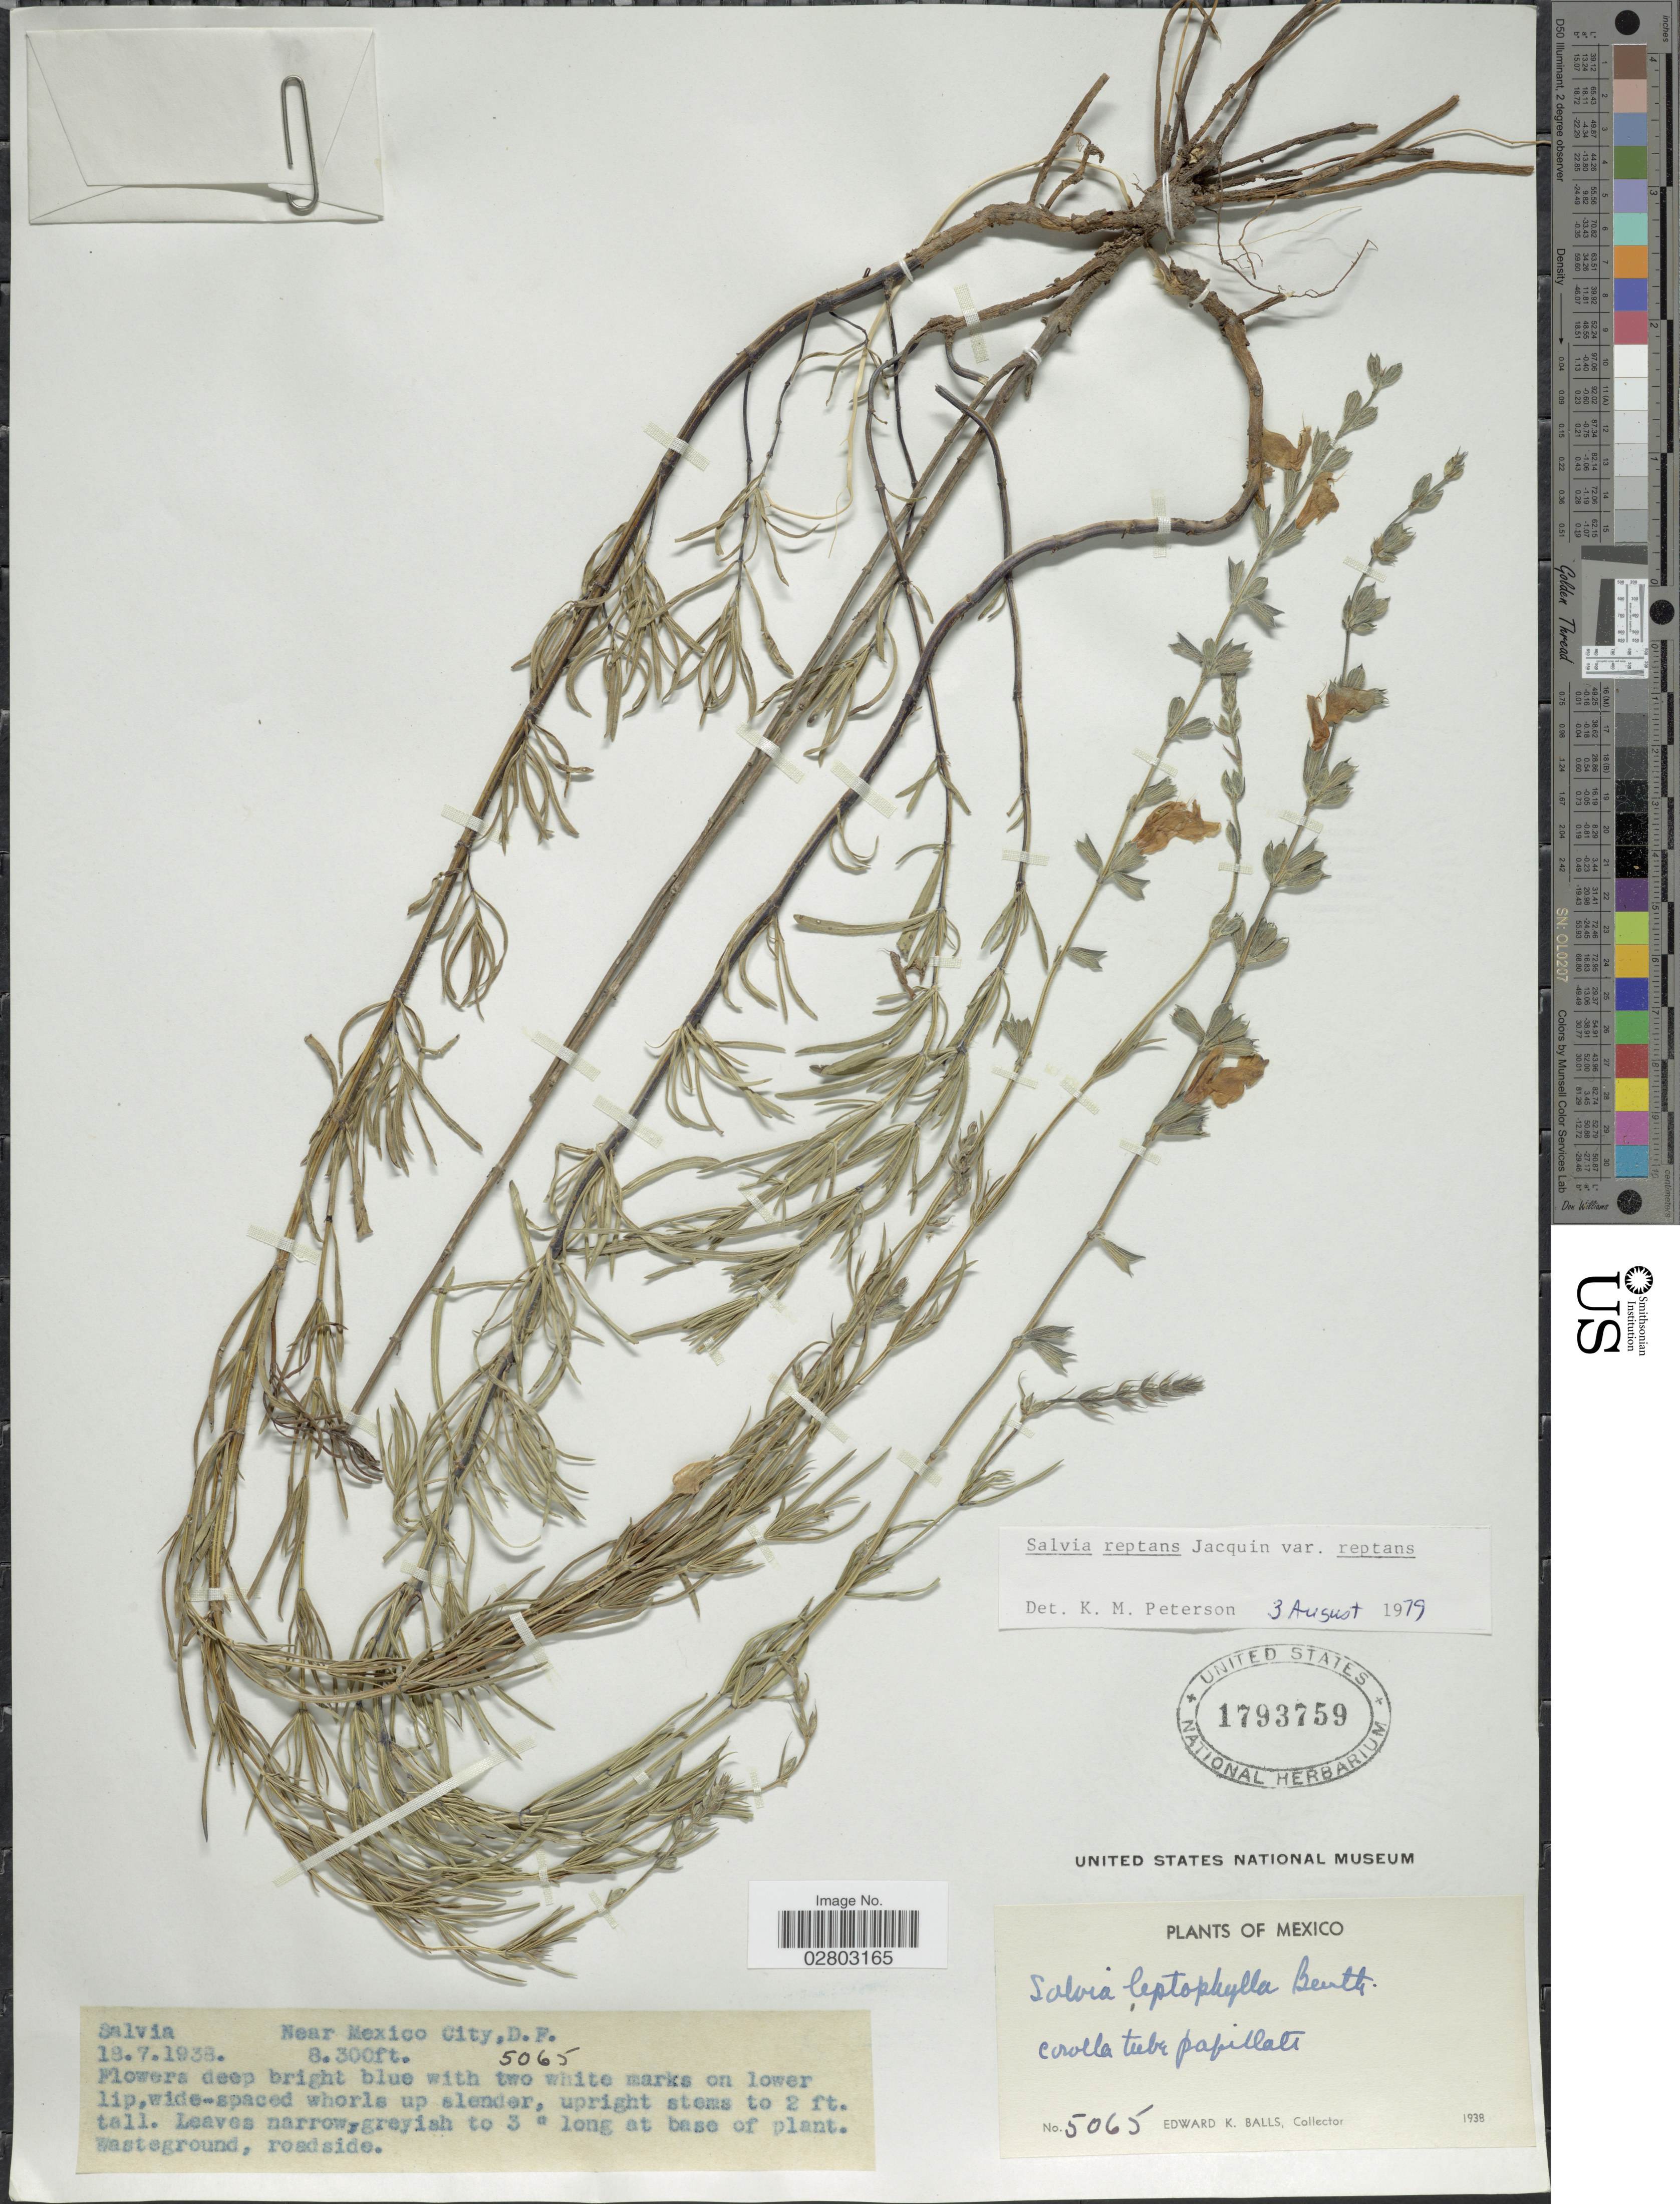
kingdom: Plantae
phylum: Tracheophyta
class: Magnoliopsida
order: Lamiales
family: Lamiaceae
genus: Salvia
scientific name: Salvia reptans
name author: Jacq.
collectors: E. K. Balls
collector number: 5065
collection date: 1938-07-18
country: Mexico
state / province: Distrito Federal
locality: Near Mexico City, D.F.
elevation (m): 2530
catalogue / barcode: US 1793759